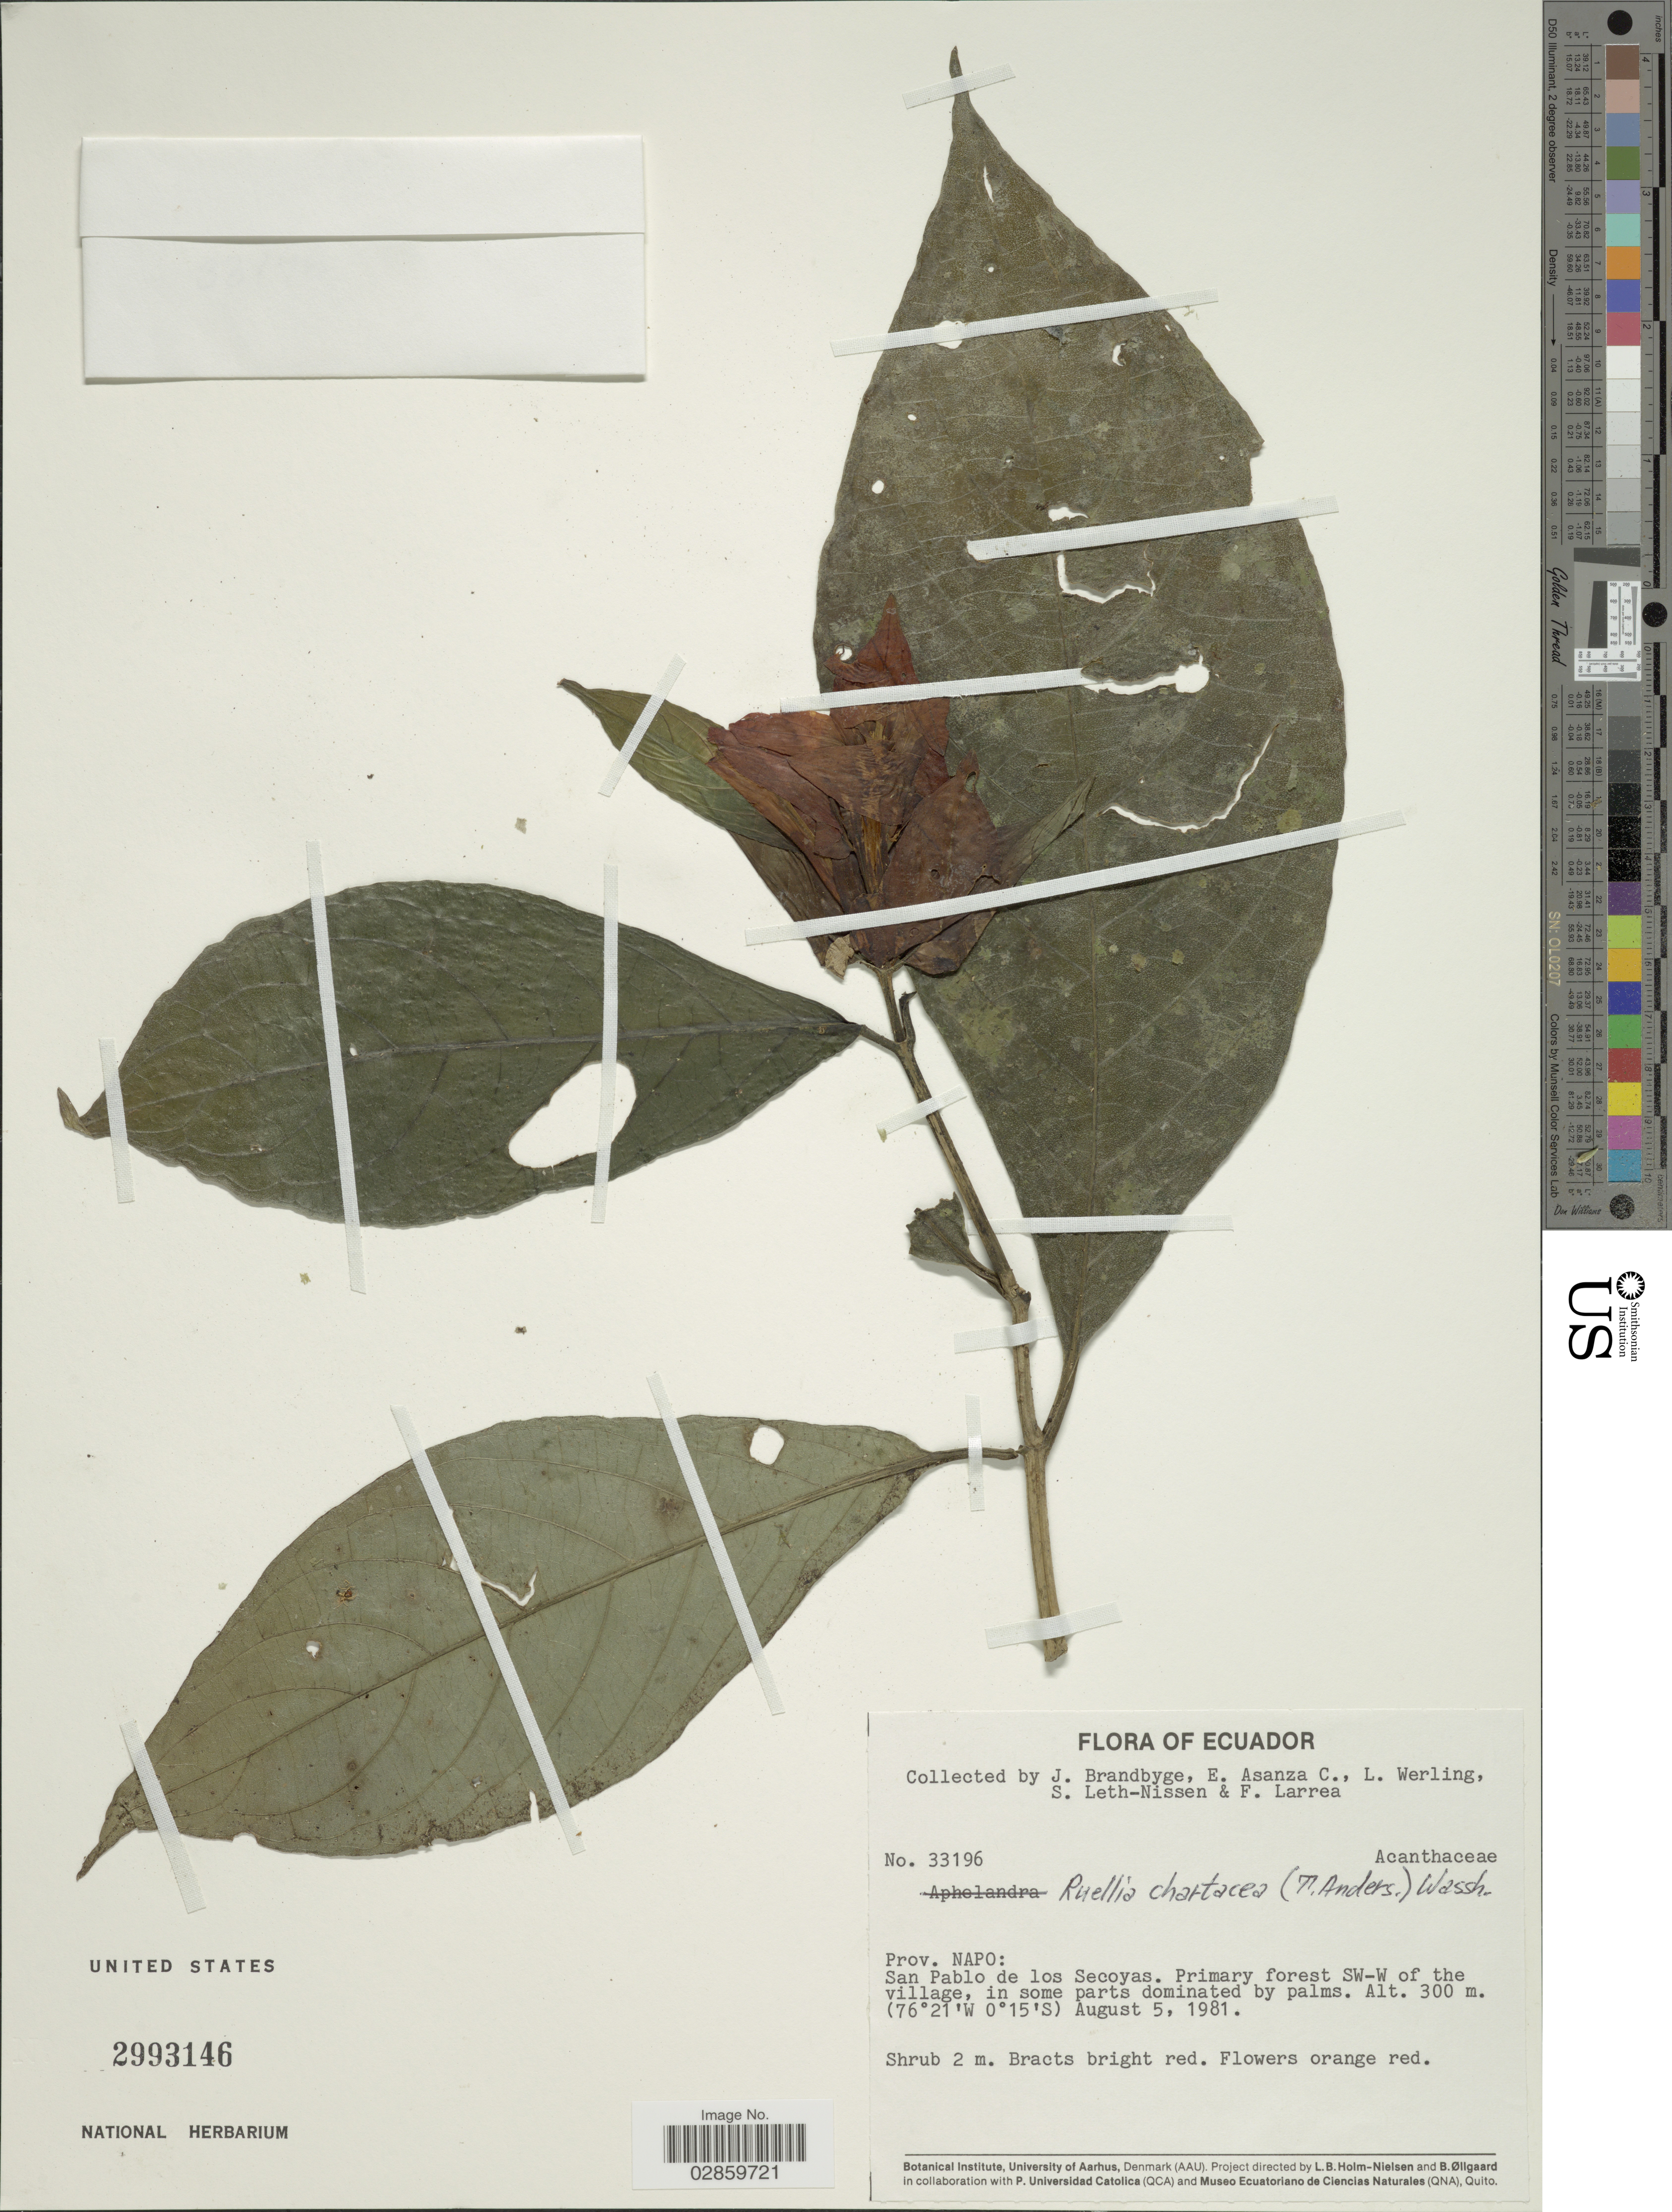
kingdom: Plantae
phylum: Tracheophyta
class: Magnoliopsida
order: Lamiales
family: Acanthaceae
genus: Ruellia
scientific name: Ruellia chartacea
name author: (T. Anderson) Wassh.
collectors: J. Brandbyge, E. Asanza C., L. Werling, S. Leth-Nissen & F. Larrea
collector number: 33196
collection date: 1981-08-05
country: Ecuador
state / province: Napo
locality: San Pablo de los Secoyas. Primary forest SW-W of the village.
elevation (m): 300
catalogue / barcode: US 2993146